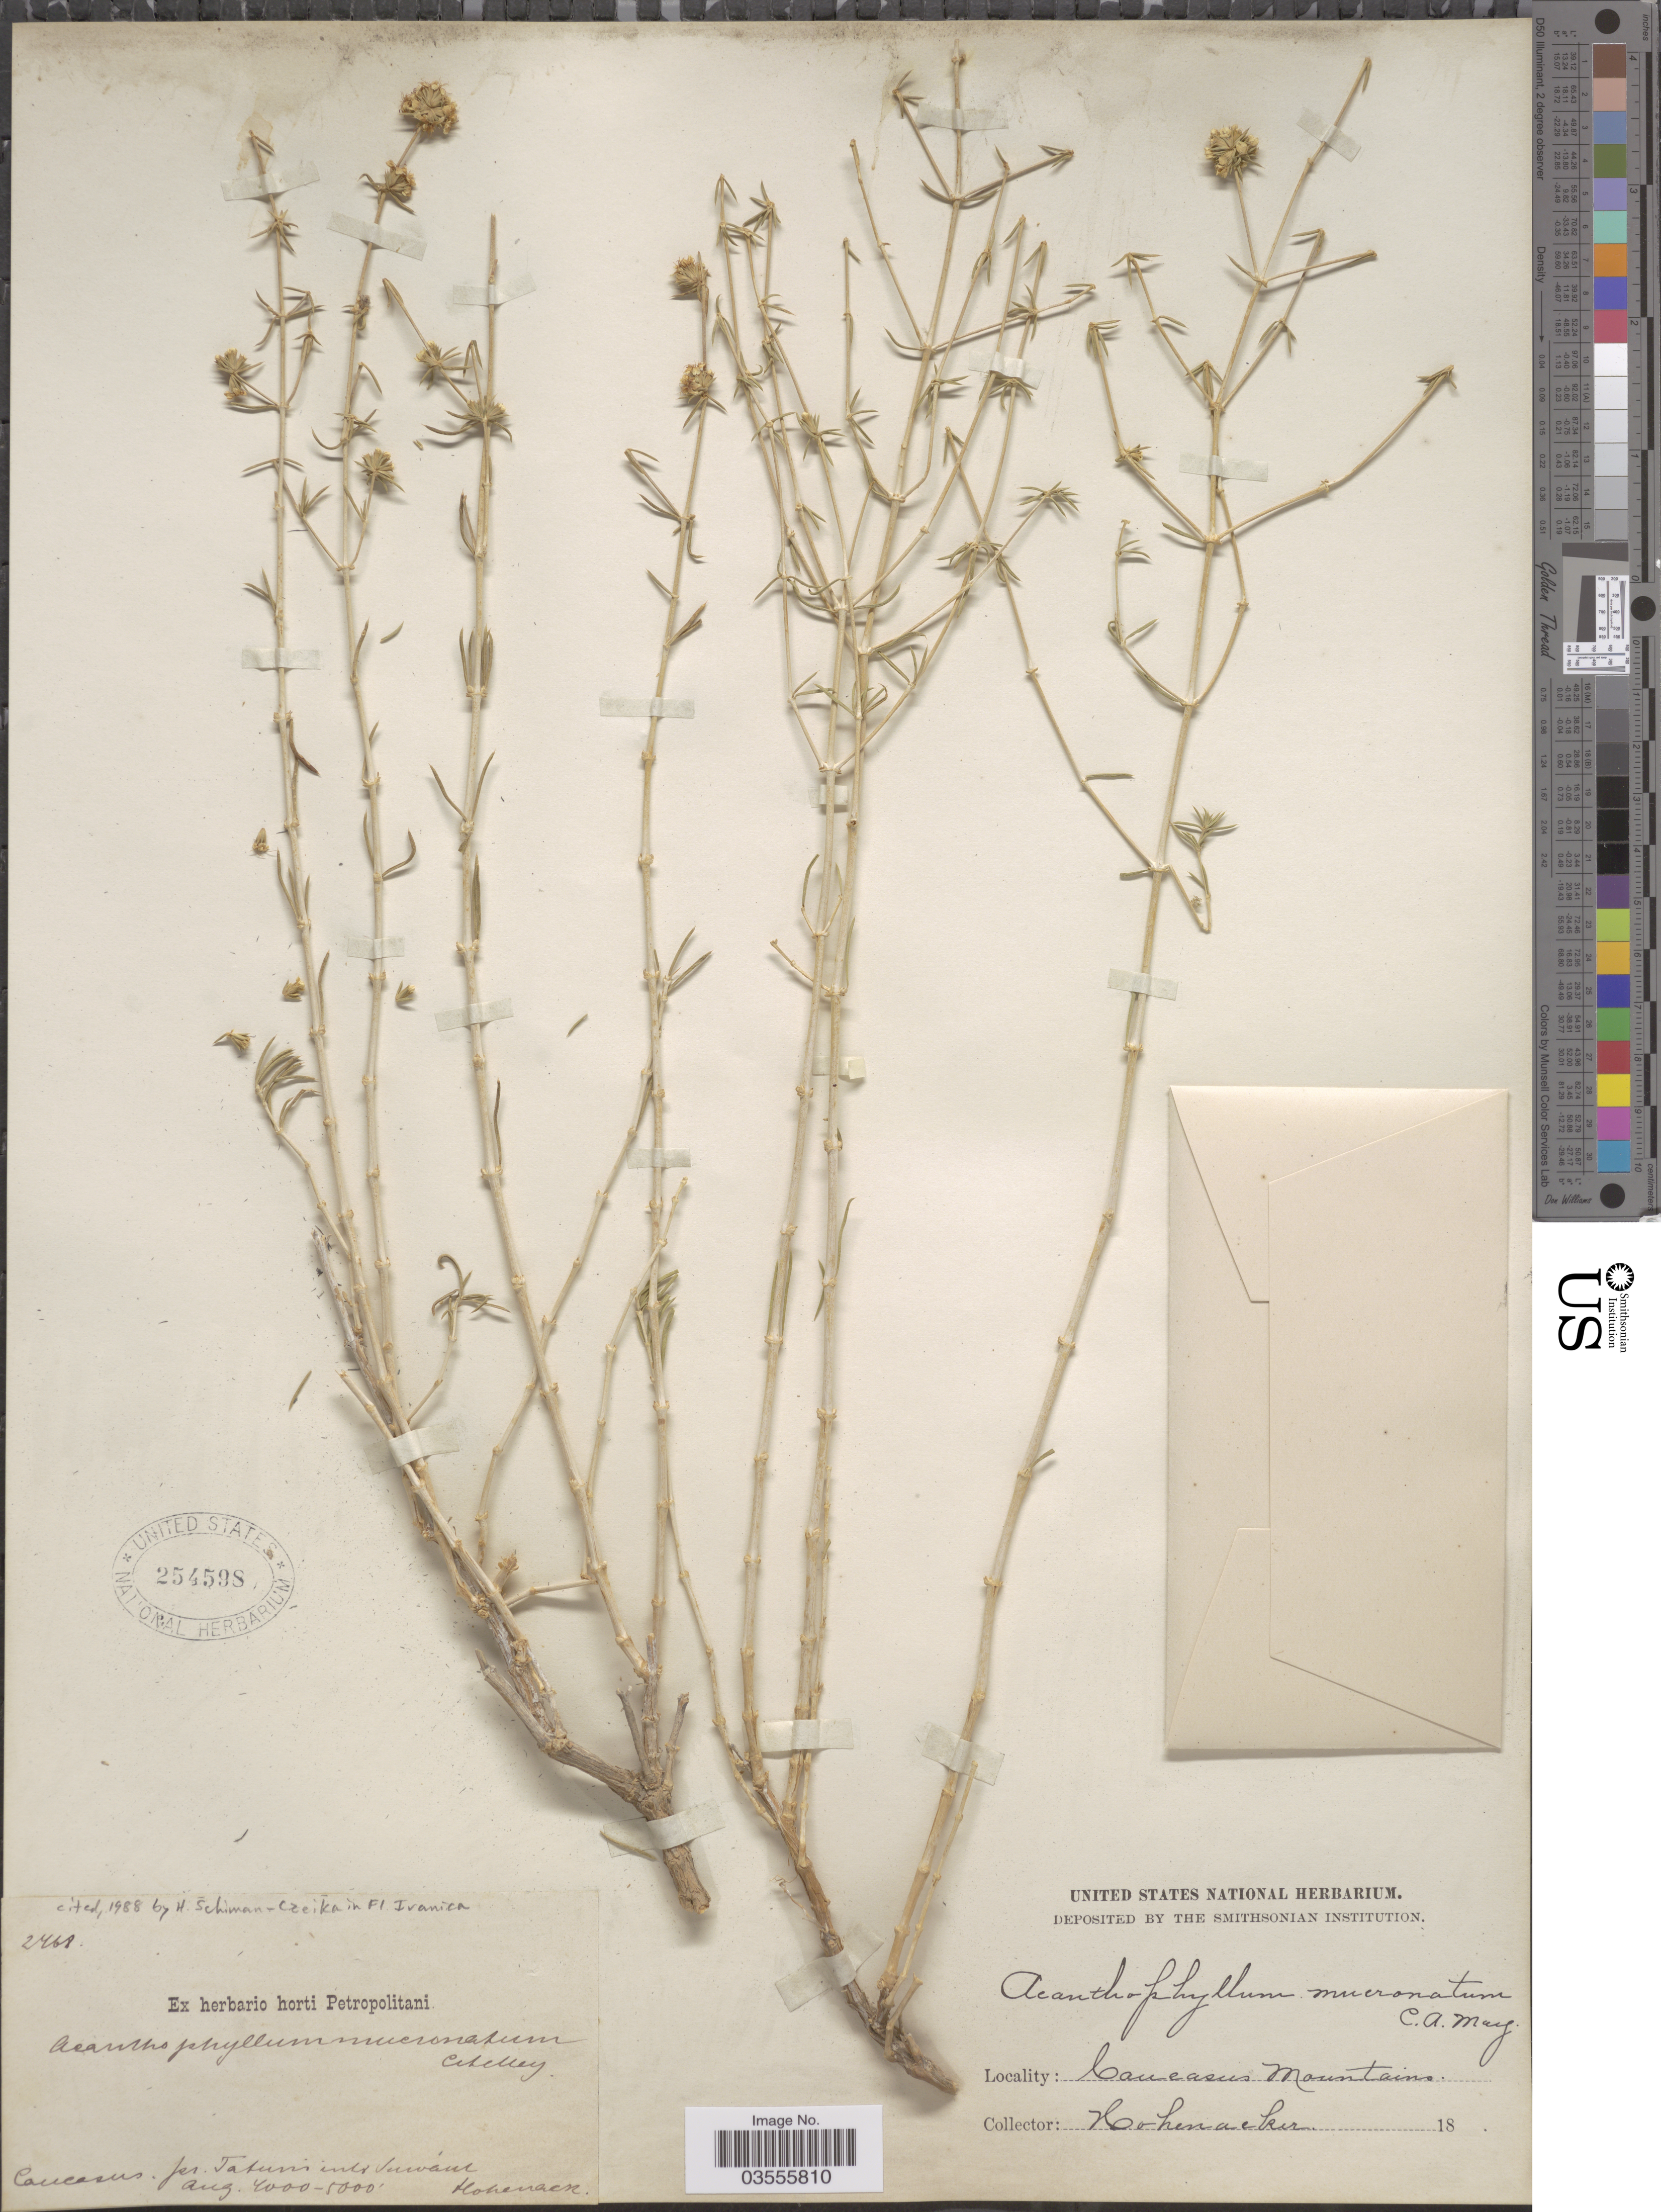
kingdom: Plantae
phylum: Tracheophyta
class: Magnoliopsida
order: Caryophyllales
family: Caryophyllaceae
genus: Acanthophyllum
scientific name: Acanthophyllum mucronatum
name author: C.A. Mey.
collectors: Hohenacker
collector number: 2468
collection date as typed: Aug 18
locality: Caucasus. pr. Tatum [interpreted] intr [interpreted] Suwáne [interpreted]. Caucasus Mountain.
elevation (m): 1219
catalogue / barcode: US 254598